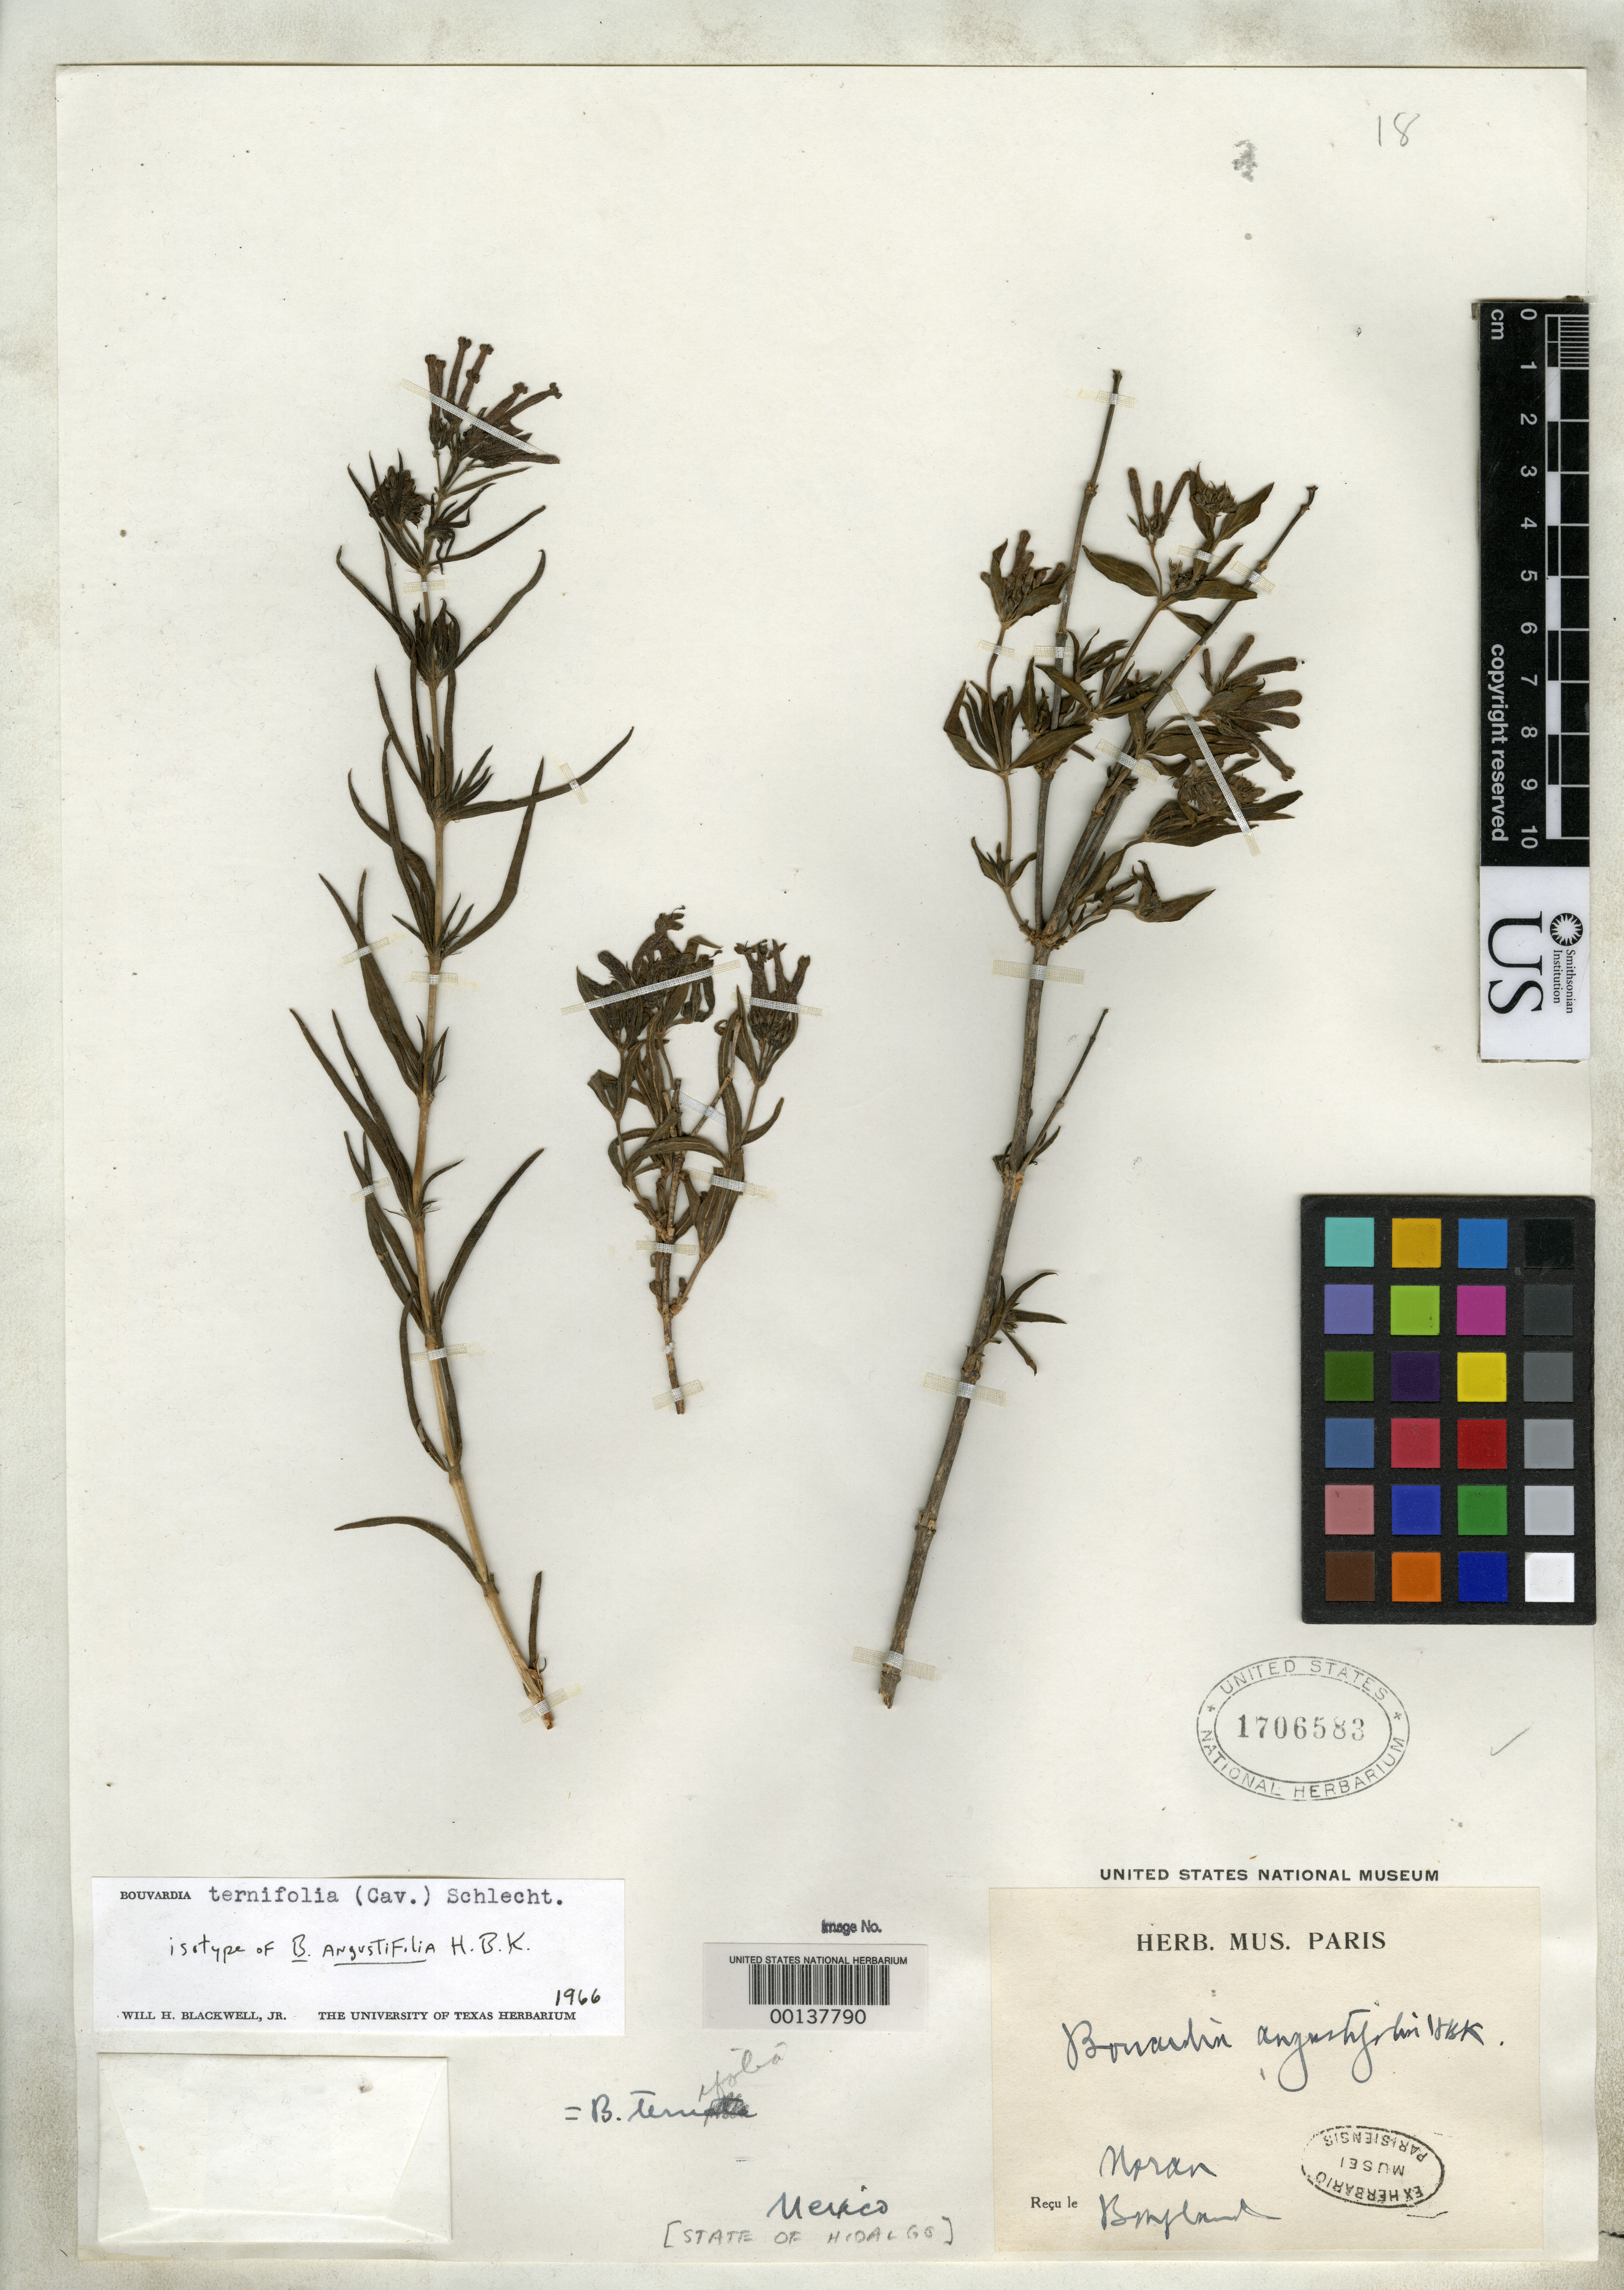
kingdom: Plantae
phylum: Tracheophyta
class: Magnoliopsida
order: Gentianales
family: Rubiaceae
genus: Bouvardia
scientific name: Bouvardia angustifolia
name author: Kunth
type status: Isotype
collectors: F. W. Humboldt & A. J. A. Bonpland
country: Mexico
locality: E of Monserrat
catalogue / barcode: US 1706583